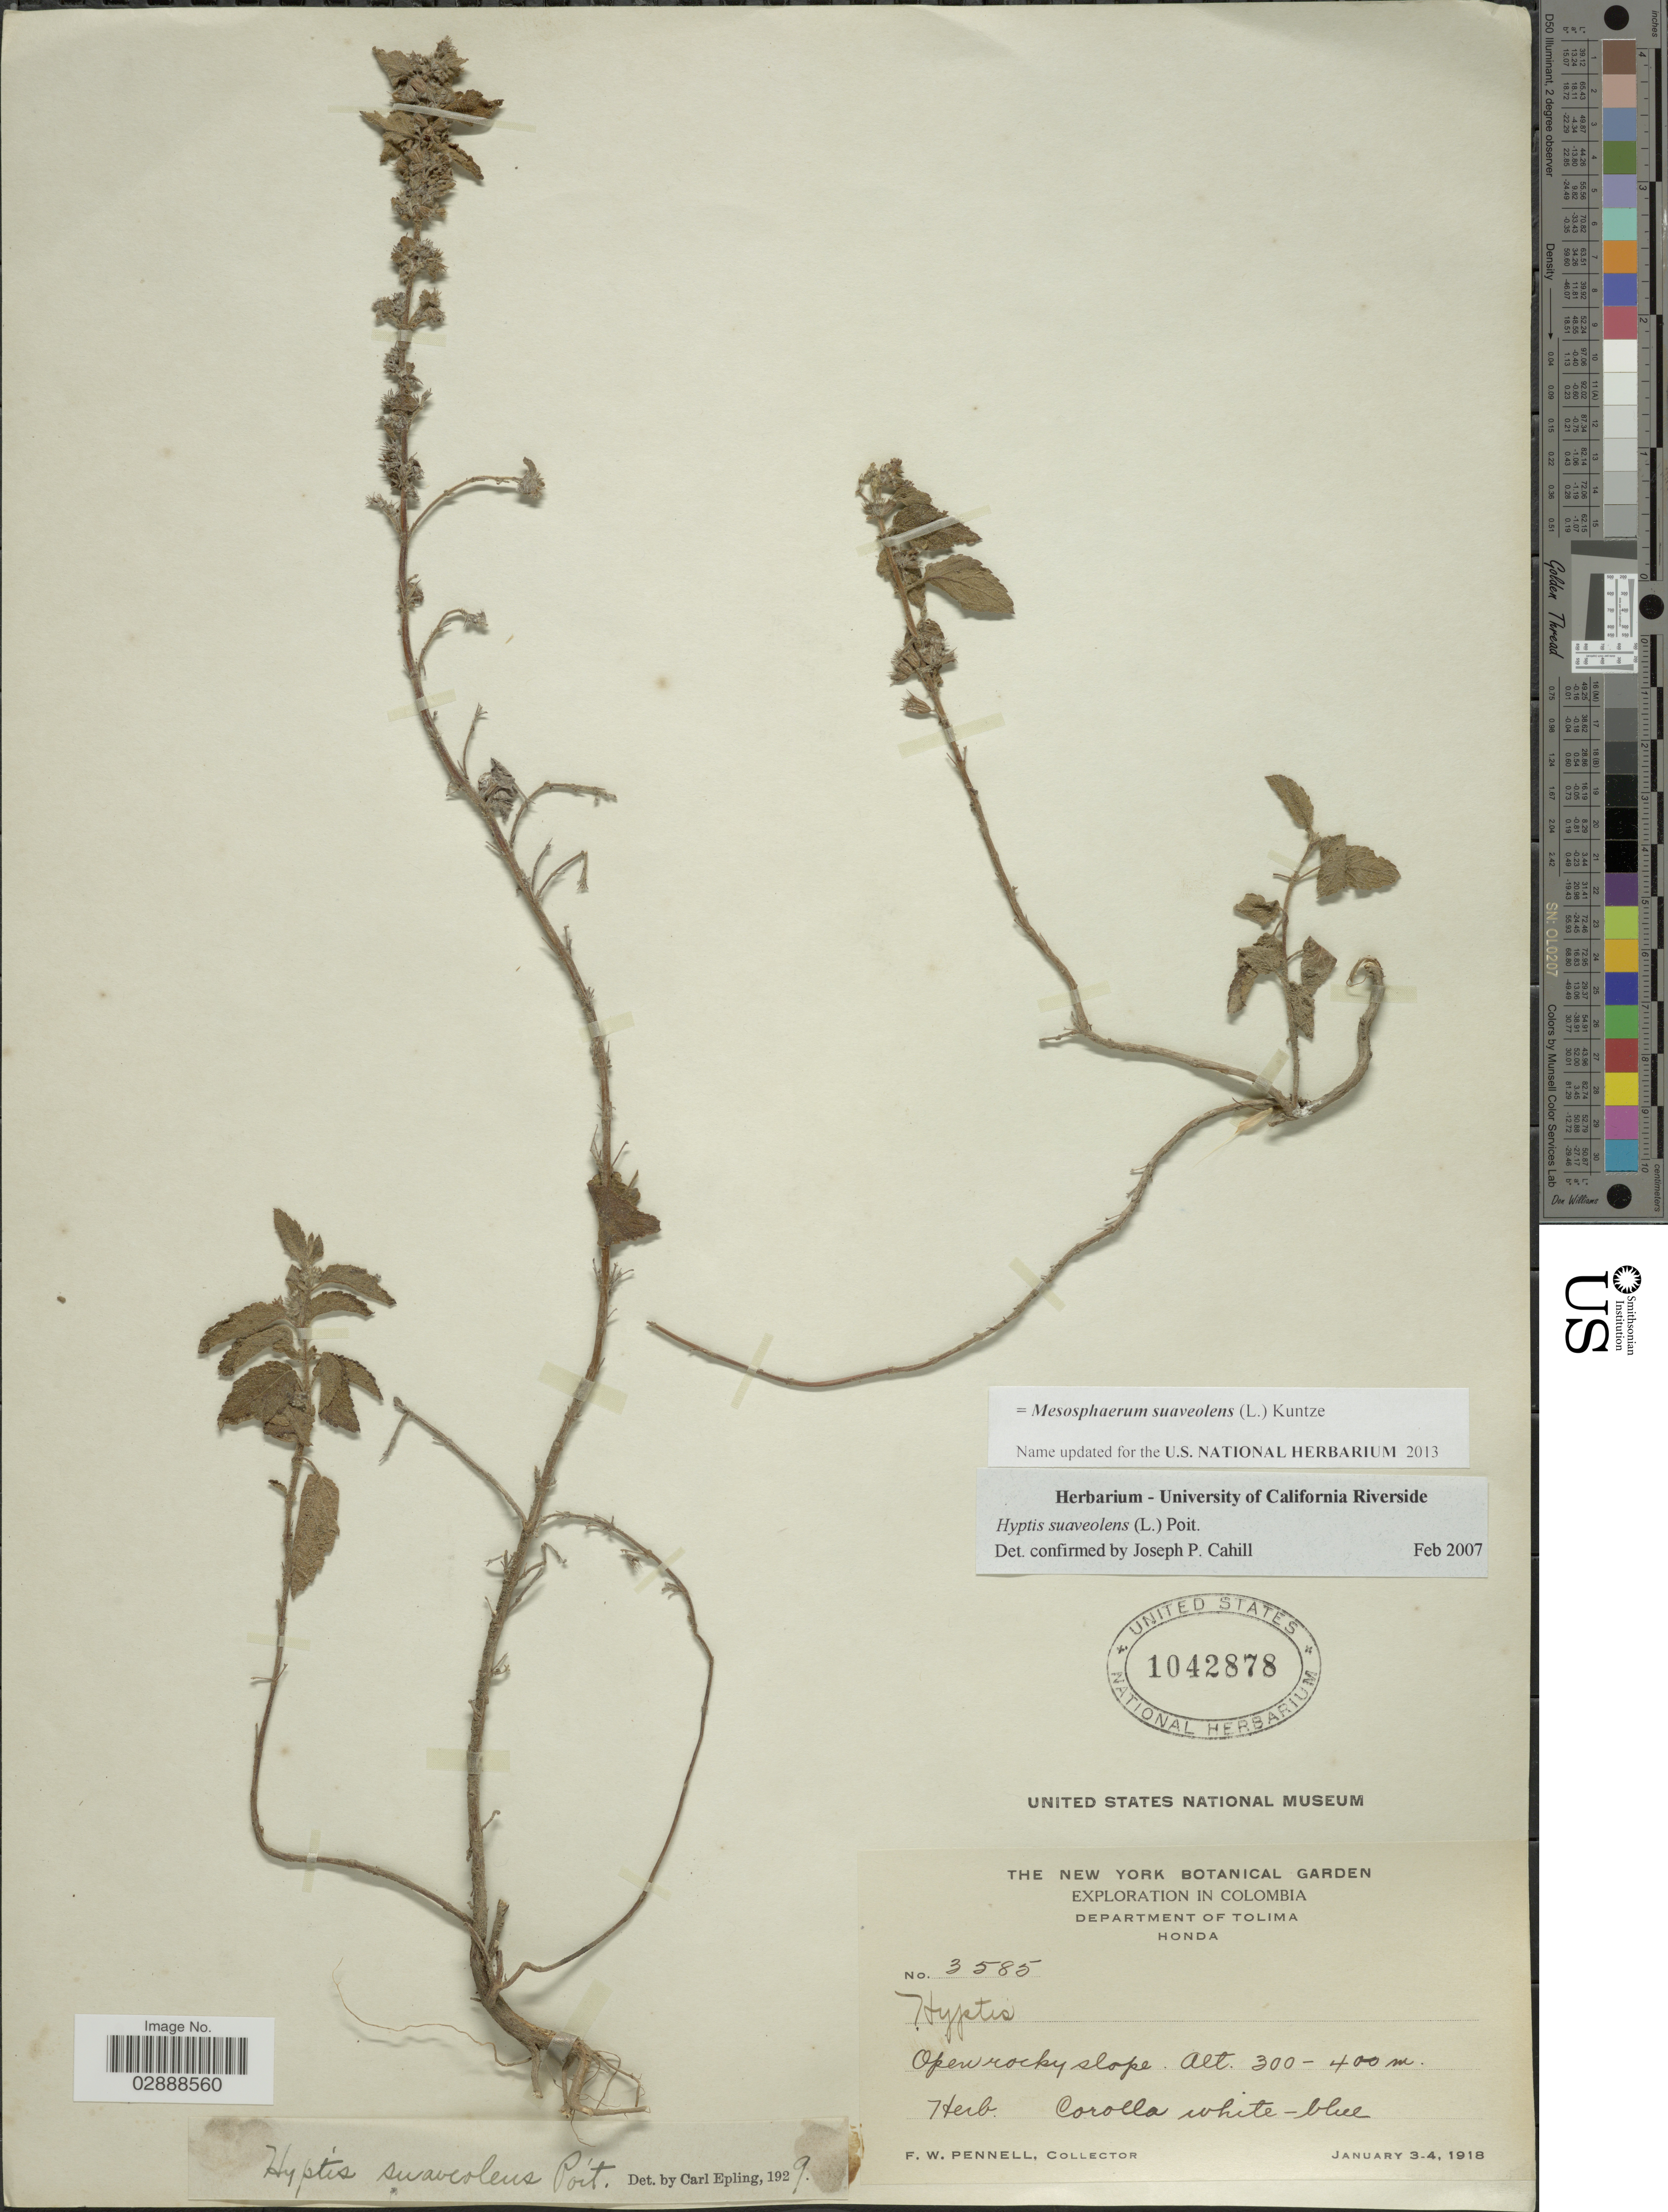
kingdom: Plantae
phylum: Tracheophyta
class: Magnoliopsida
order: Lamiales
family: Lamiaceae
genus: Mesosphaerum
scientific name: Mesosphaerum suaveolens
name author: (L.) Kuntze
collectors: F. W. Pennell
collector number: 3585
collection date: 1918-01-03/1918-01-04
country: Colombia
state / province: Tolima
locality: Department of Tolima, Honda.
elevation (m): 300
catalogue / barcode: US 1042878